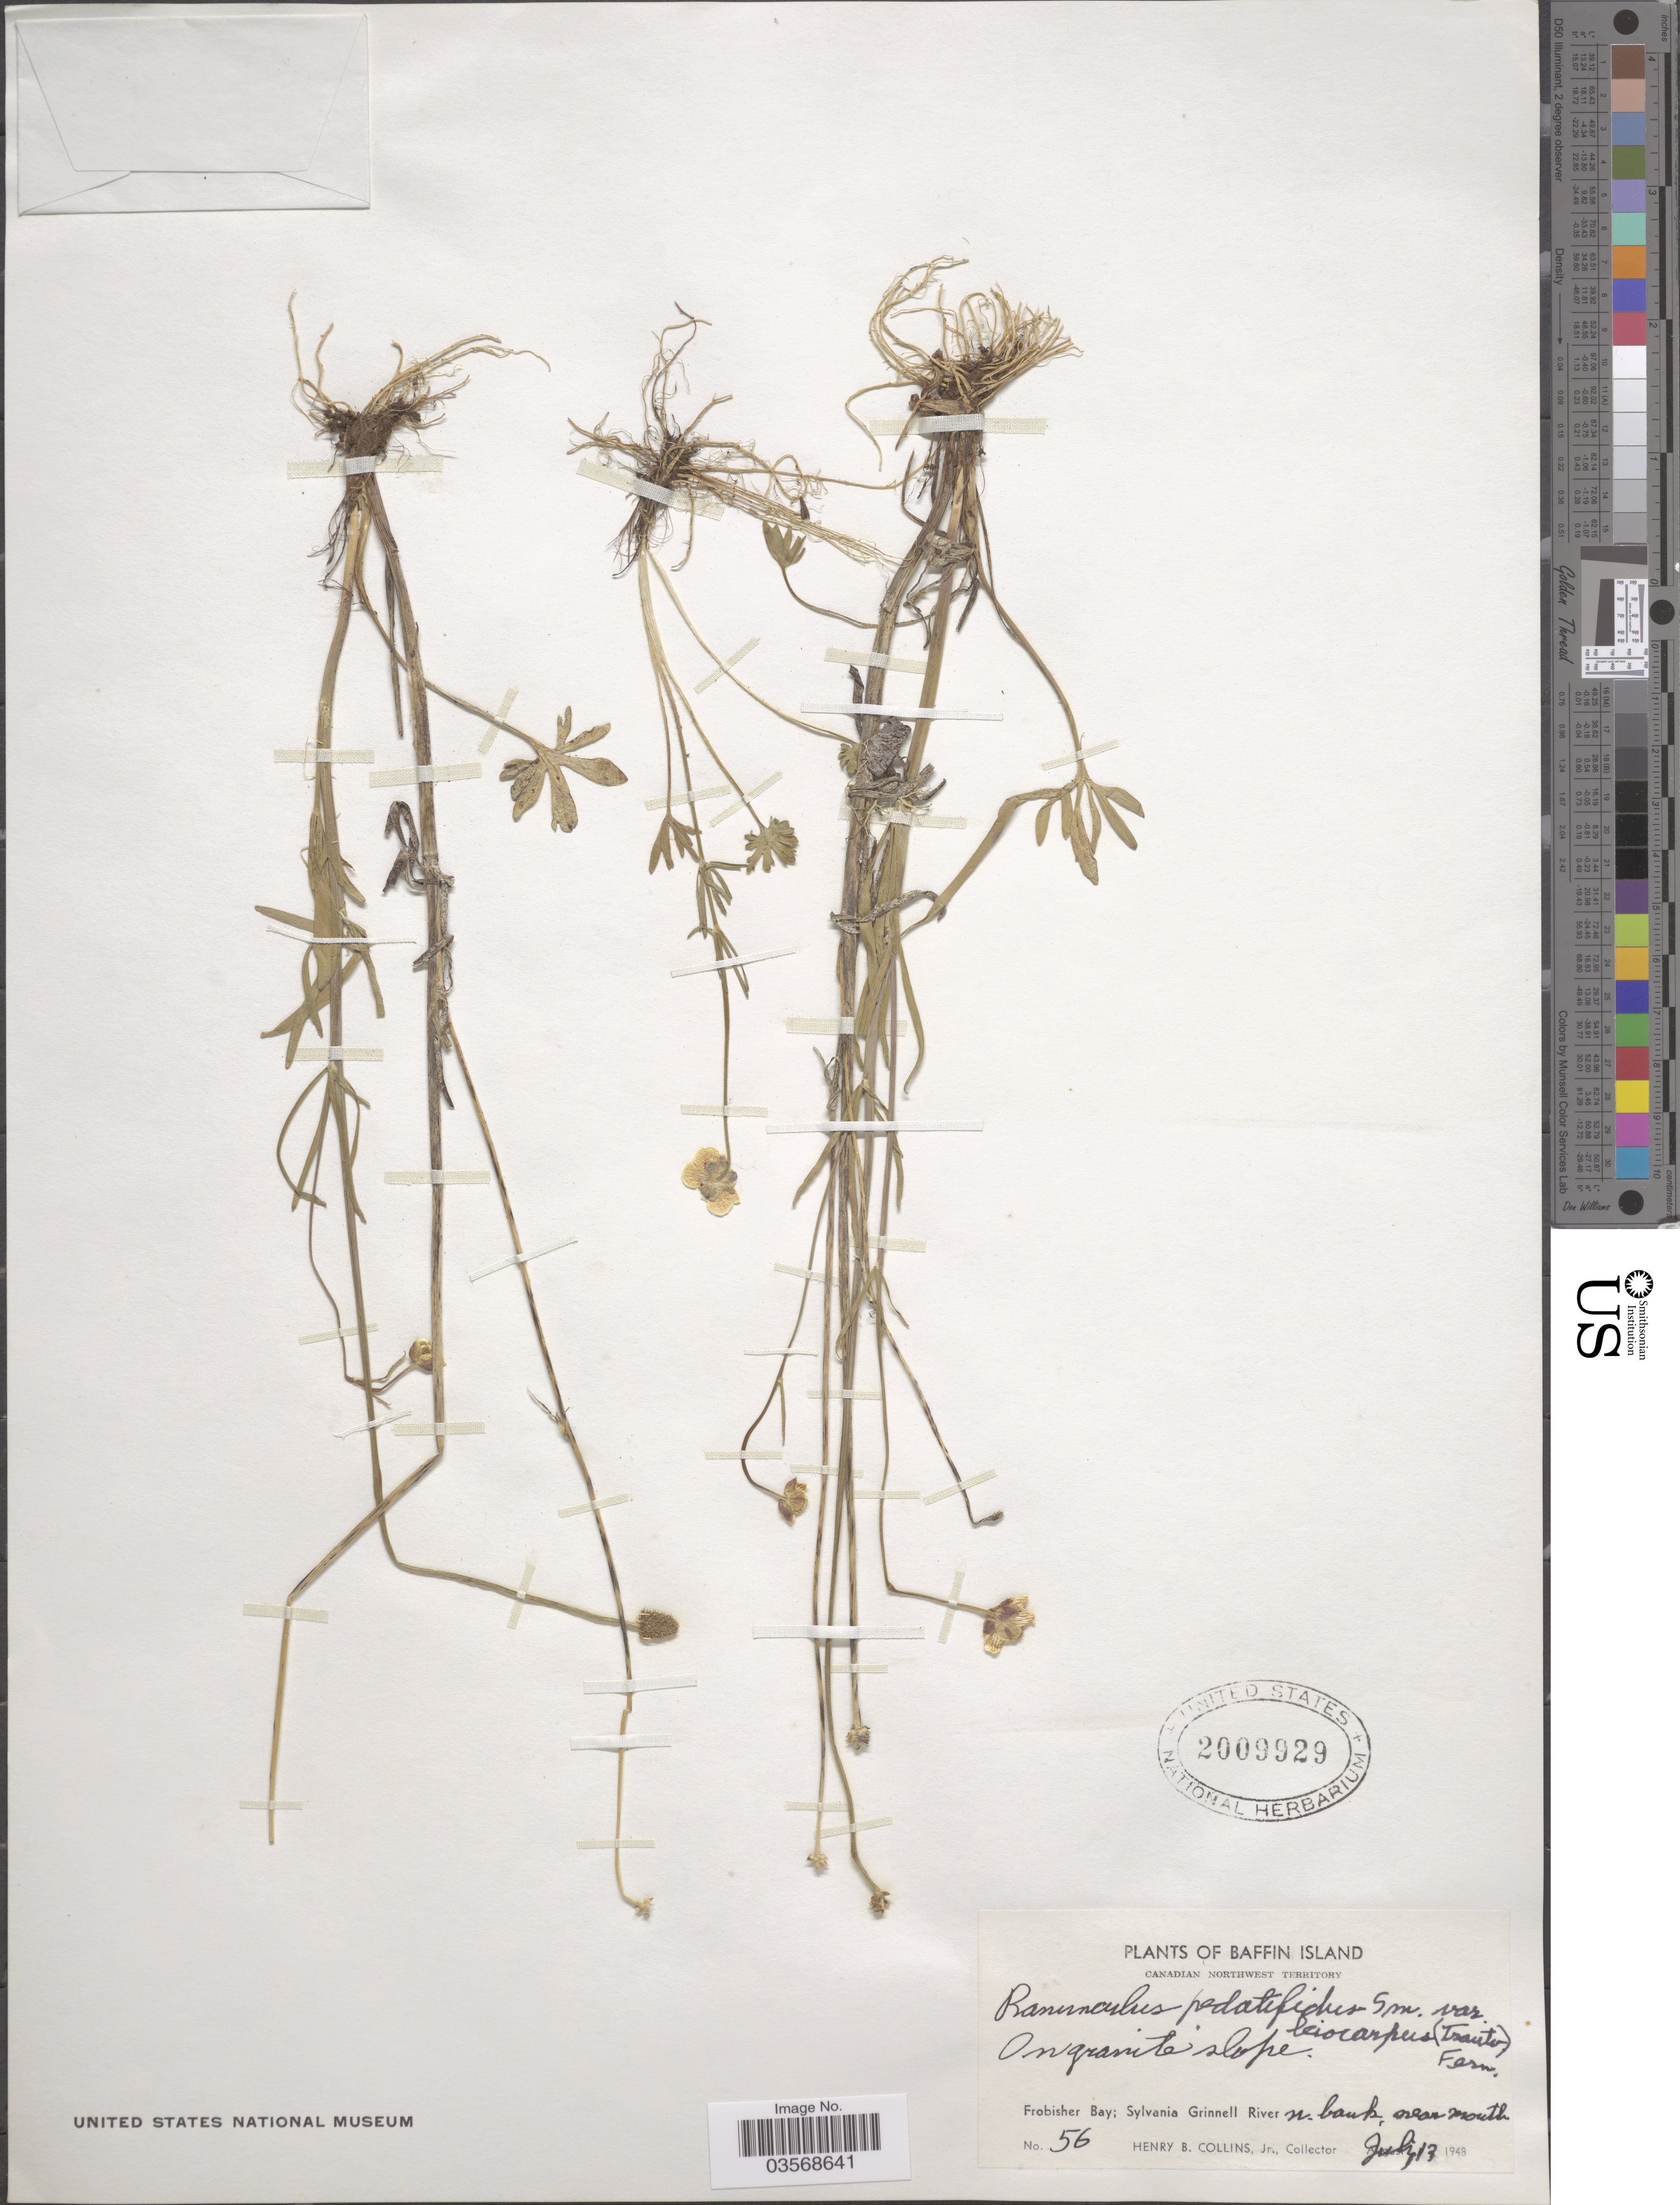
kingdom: Plantae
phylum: Tracheophyta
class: Magnoliopsida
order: Ranunculales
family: Ranunculaceae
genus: Ranunculus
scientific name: Ranunculus peduncularis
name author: Sm.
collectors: H. Collins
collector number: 56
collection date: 1948-07-13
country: Canada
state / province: Northwest Territories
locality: Baffin Island. Canadian Northwest Territory. Frobisher Bay; Sylvania Grinnell River. N. bank over mouth.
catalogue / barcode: US 2009929